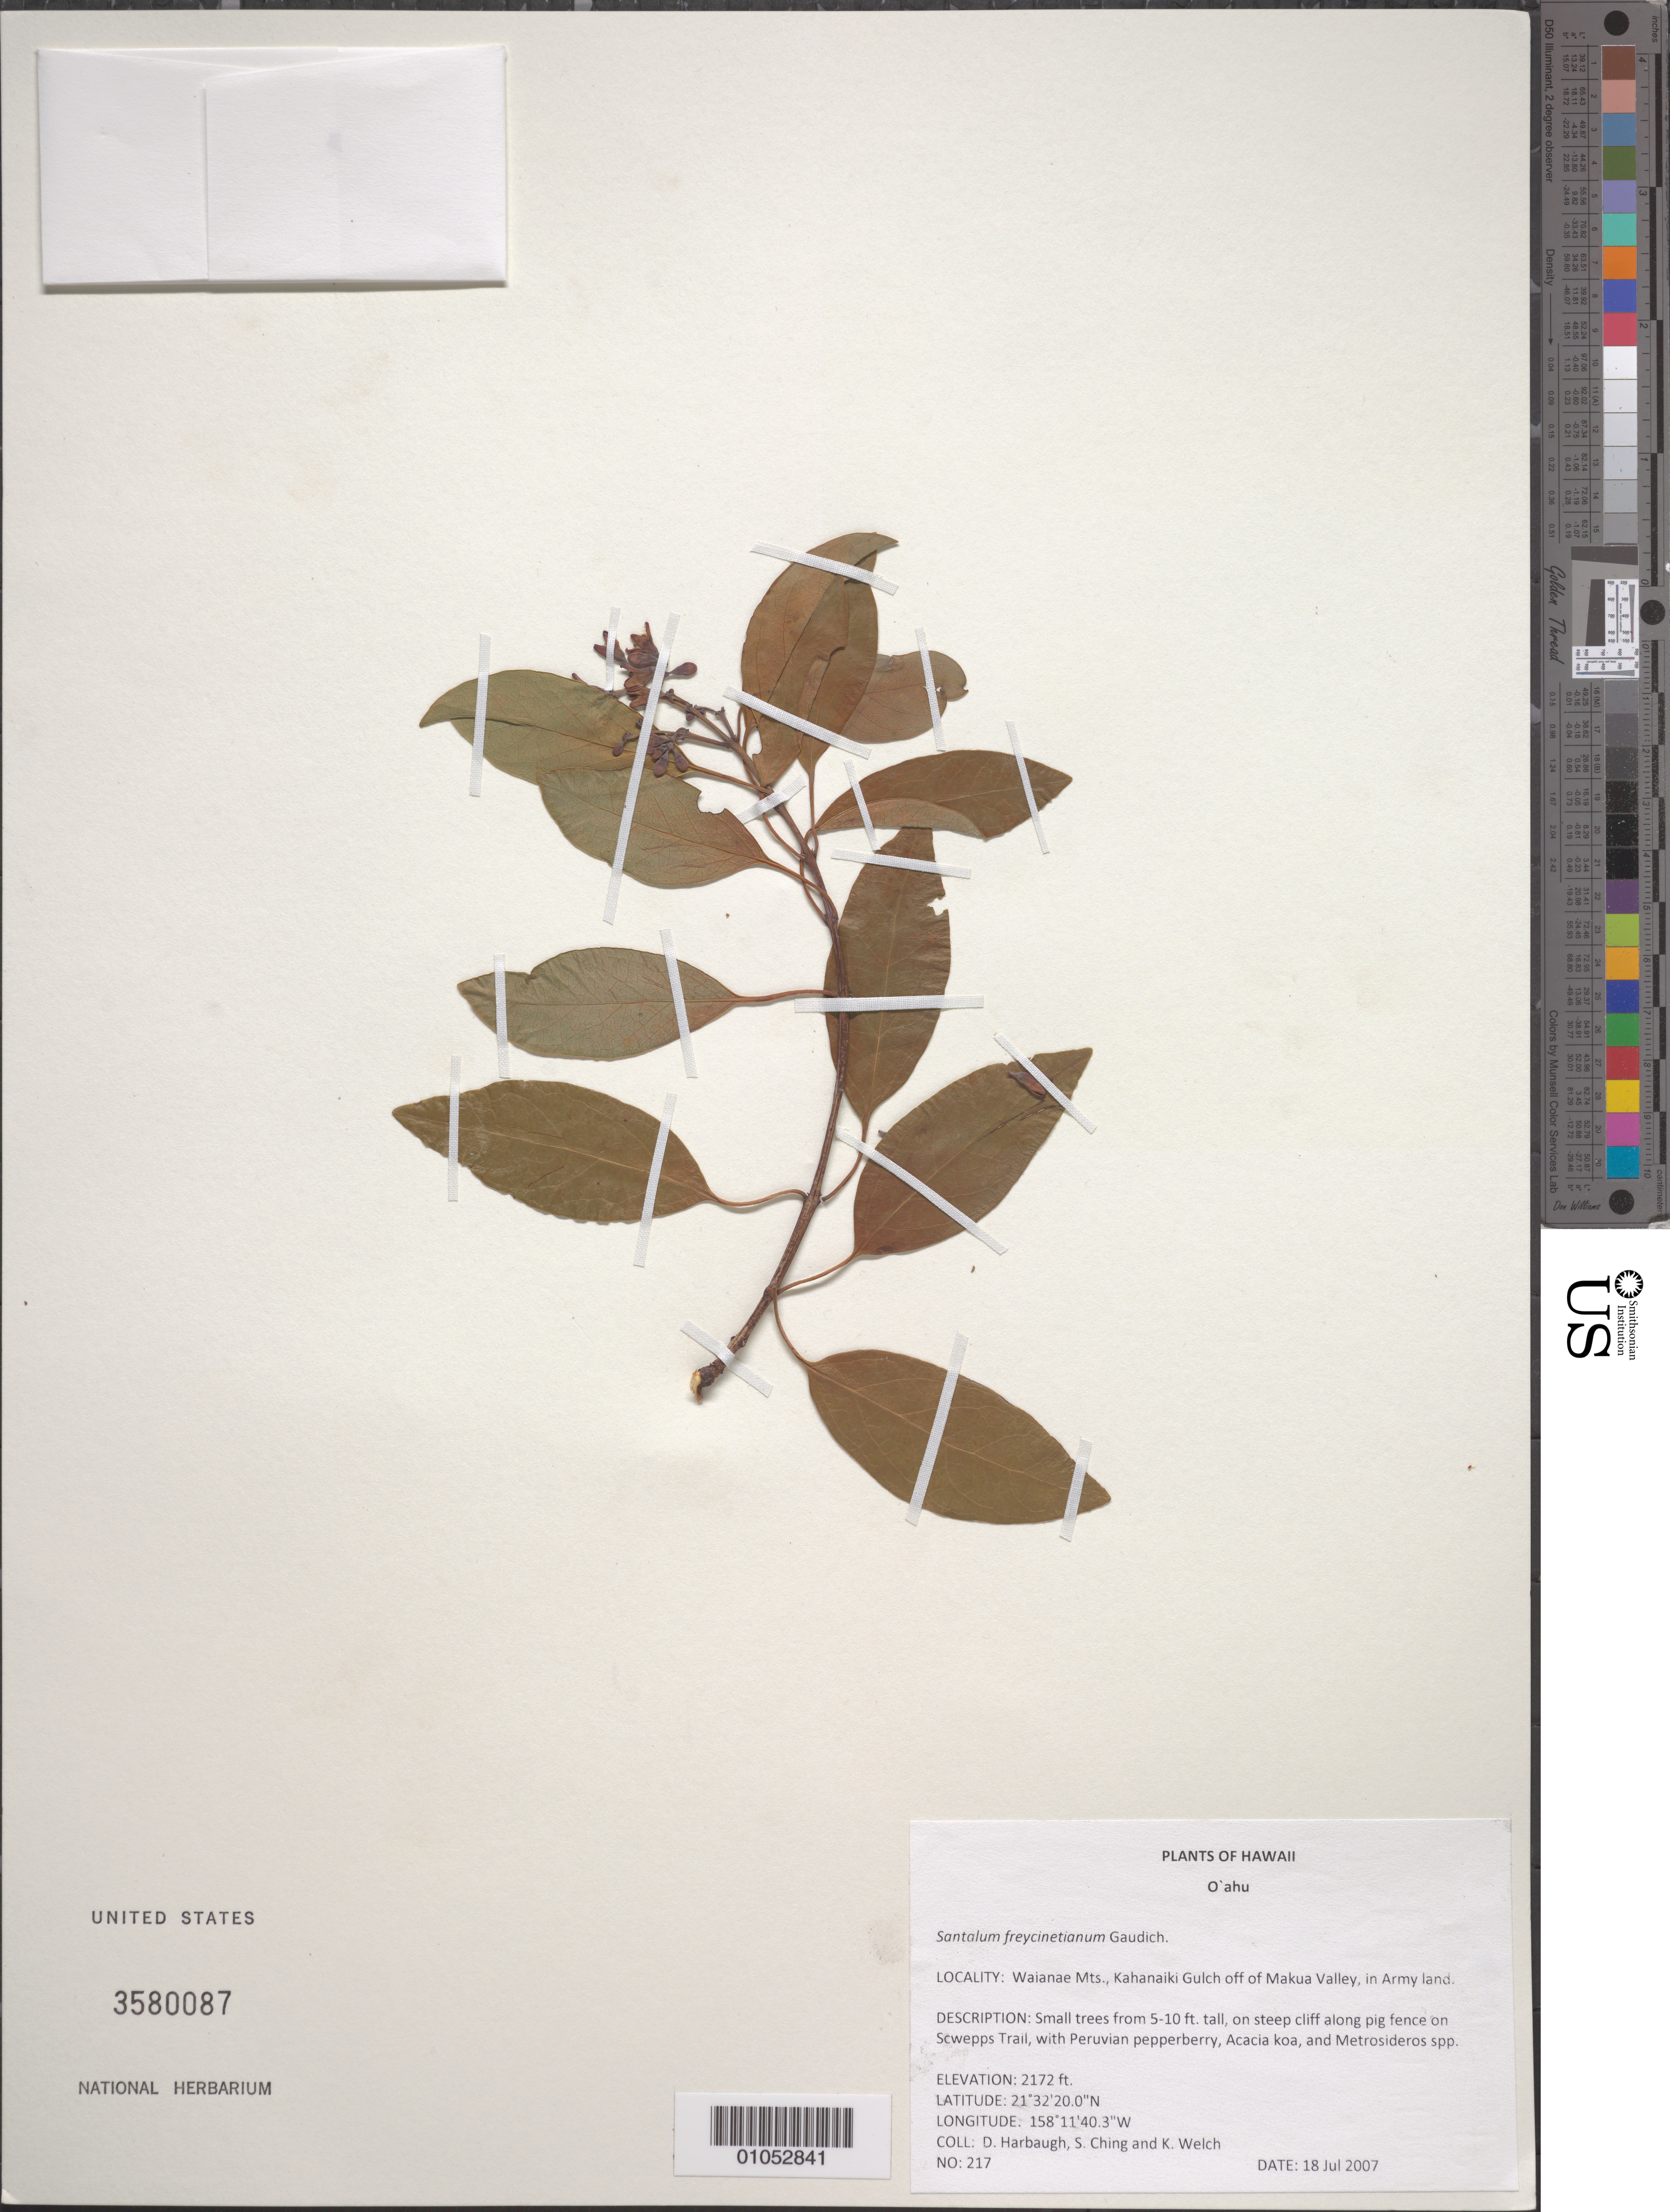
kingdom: Plantae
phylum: Tracheophyta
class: Magnoliopsida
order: Santalales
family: Santalaceae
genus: Santalum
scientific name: Santalum freycinetianum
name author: Gaudich.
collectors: D. Harbaugh, S. Ching & K. Welch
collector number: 217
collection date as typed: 18 Jul 2007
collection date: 2007-07-18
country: United States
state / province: Hawaii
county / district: Honolulu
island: Oahu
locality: Waianae Mts., Kahanaiki Gulch off of Makua Valley, in Army land.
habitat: on steep cliff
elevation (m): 662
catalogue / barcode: US 3580087